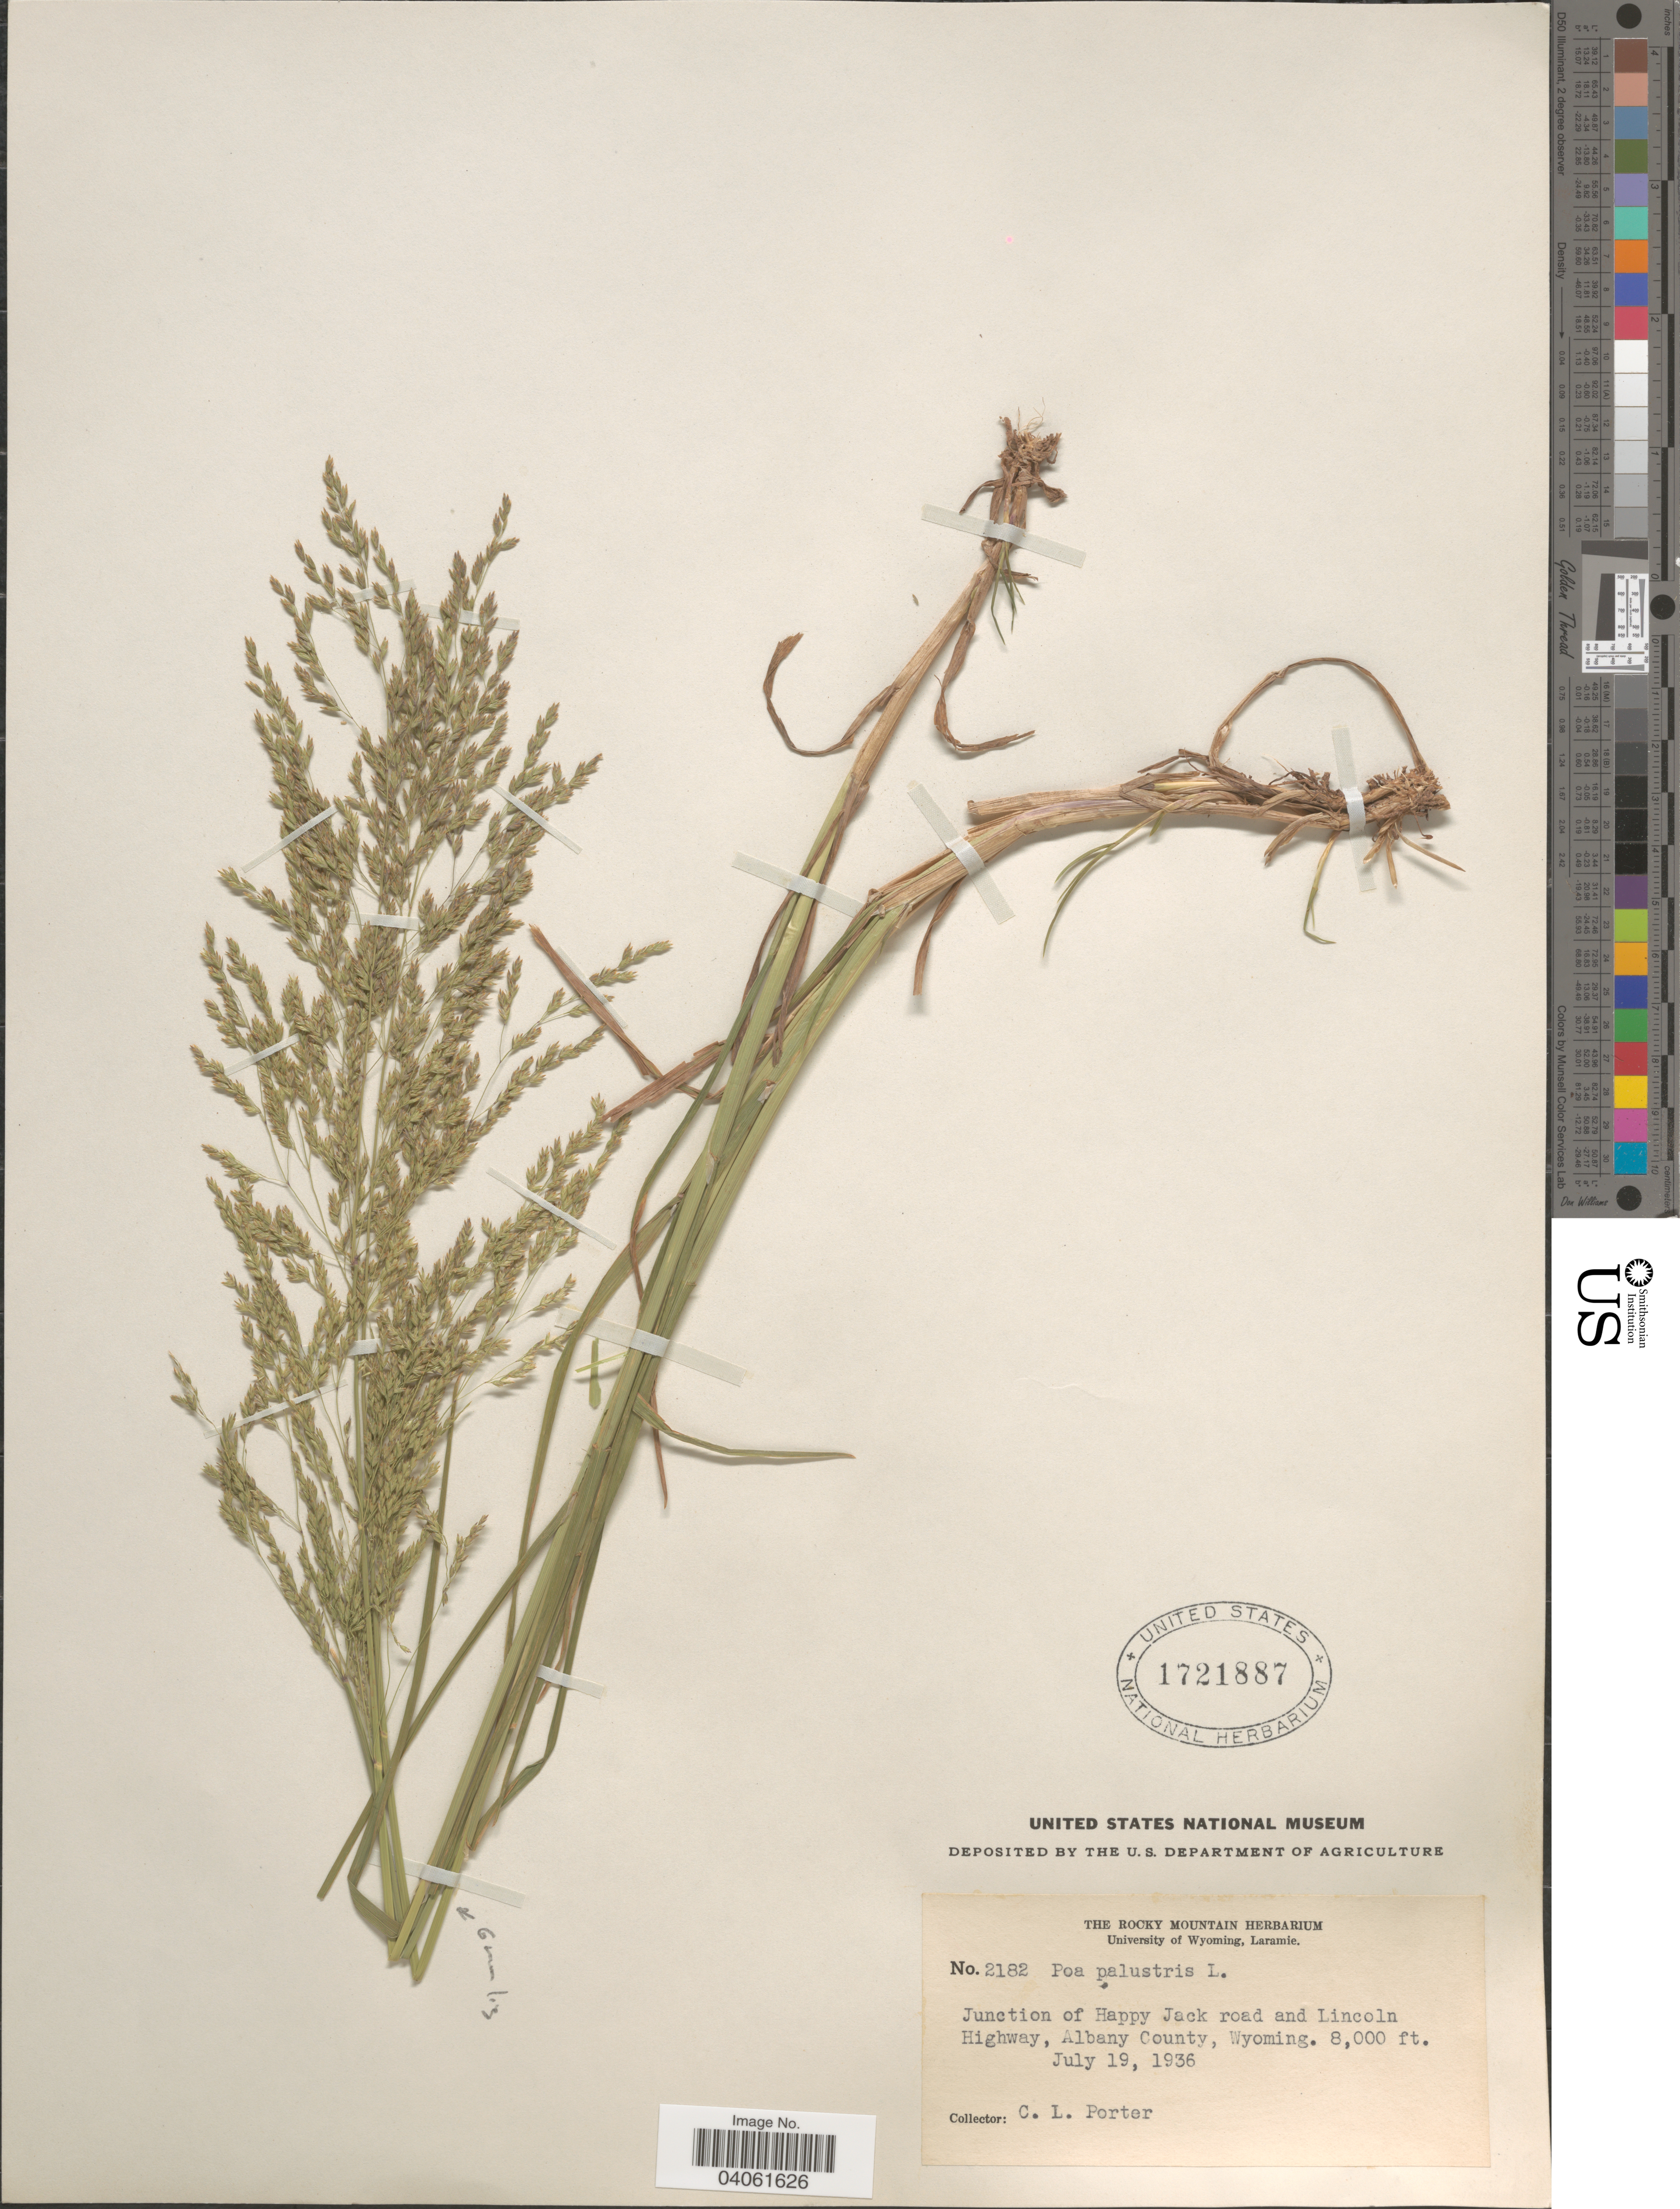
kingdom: Plantae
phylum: Tracheophyta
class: Liliopsida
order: Poales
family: Poaceae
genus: Poa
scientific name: Poa palustris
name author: L.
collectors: C. L. Porter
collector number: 2182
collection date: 1936-07-19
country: United States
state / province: Wyoming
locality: Junction of Happy Jack road and Lincoln Highway, Albany County.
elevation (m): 2438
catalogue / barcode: US 1721887